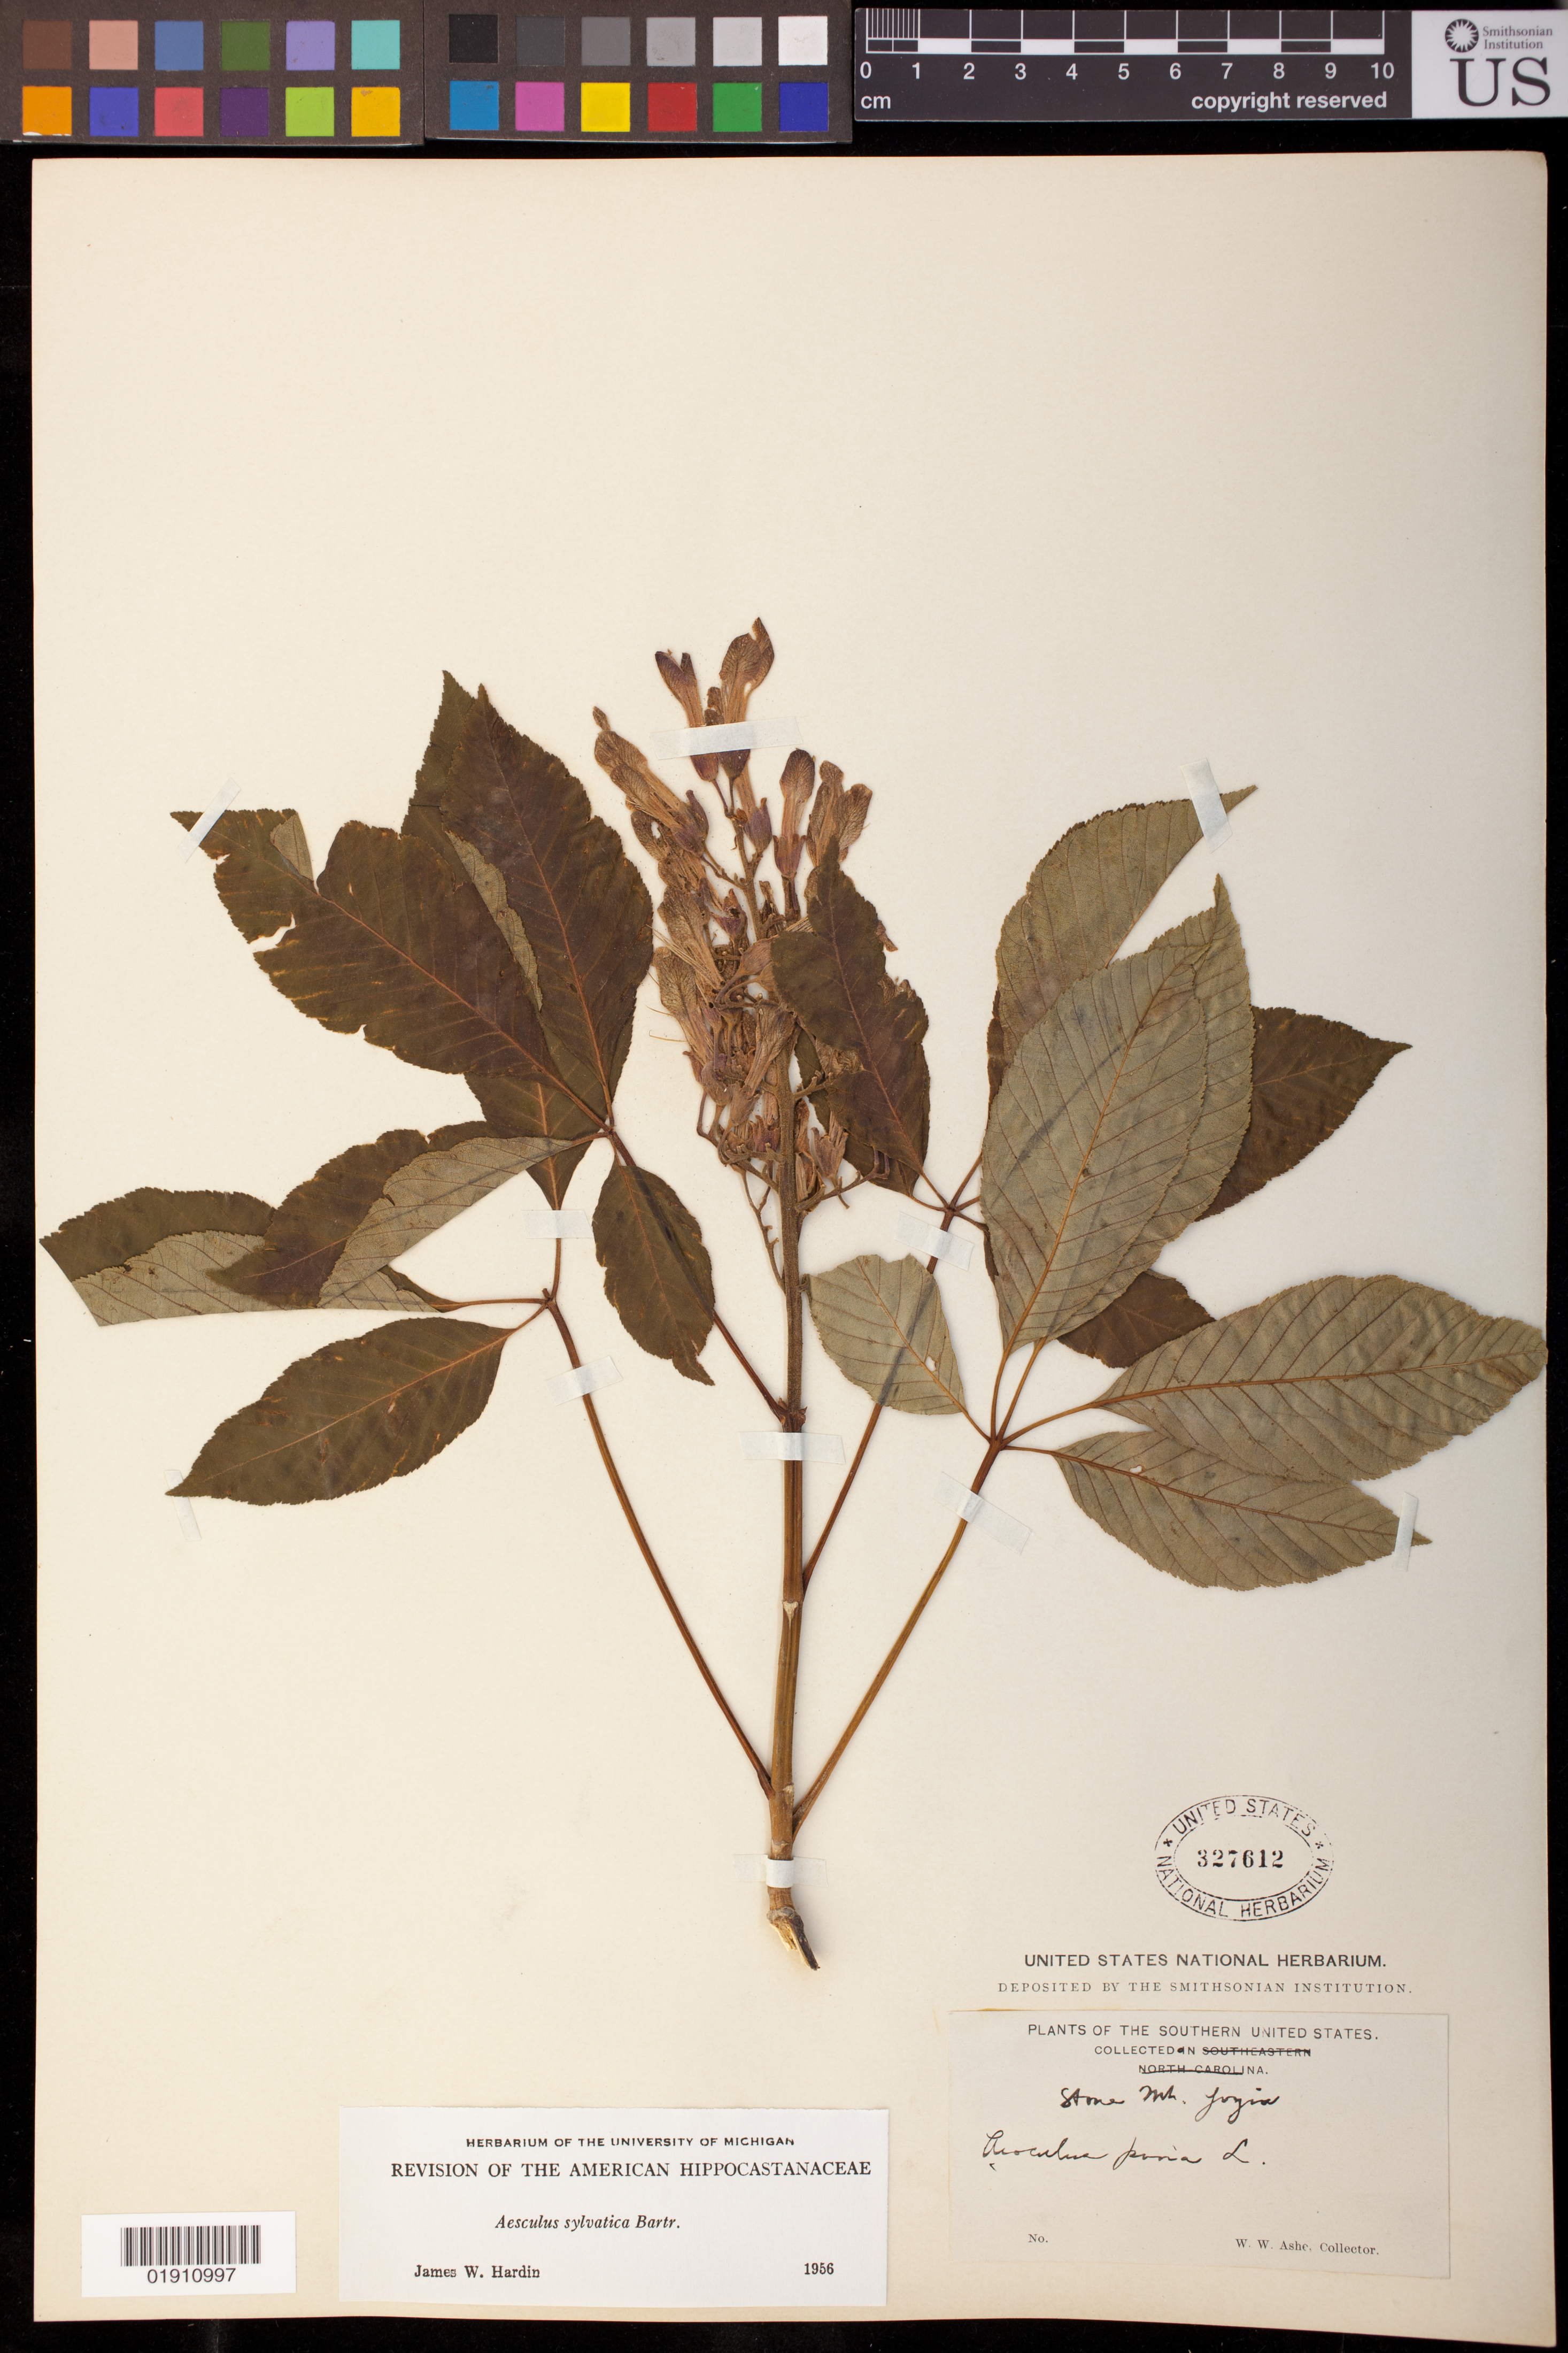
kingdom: Plantae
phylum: Tracheophyta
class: Magnoliopsida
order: Sapindales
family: Sapindaceae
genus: Aesculus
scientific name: Aesculus sylvatica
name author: W. Bartram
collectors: W. W. Ashe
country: United States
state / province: Georgia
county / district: DeKalb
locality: Stone Mt.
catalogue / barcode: US 327612